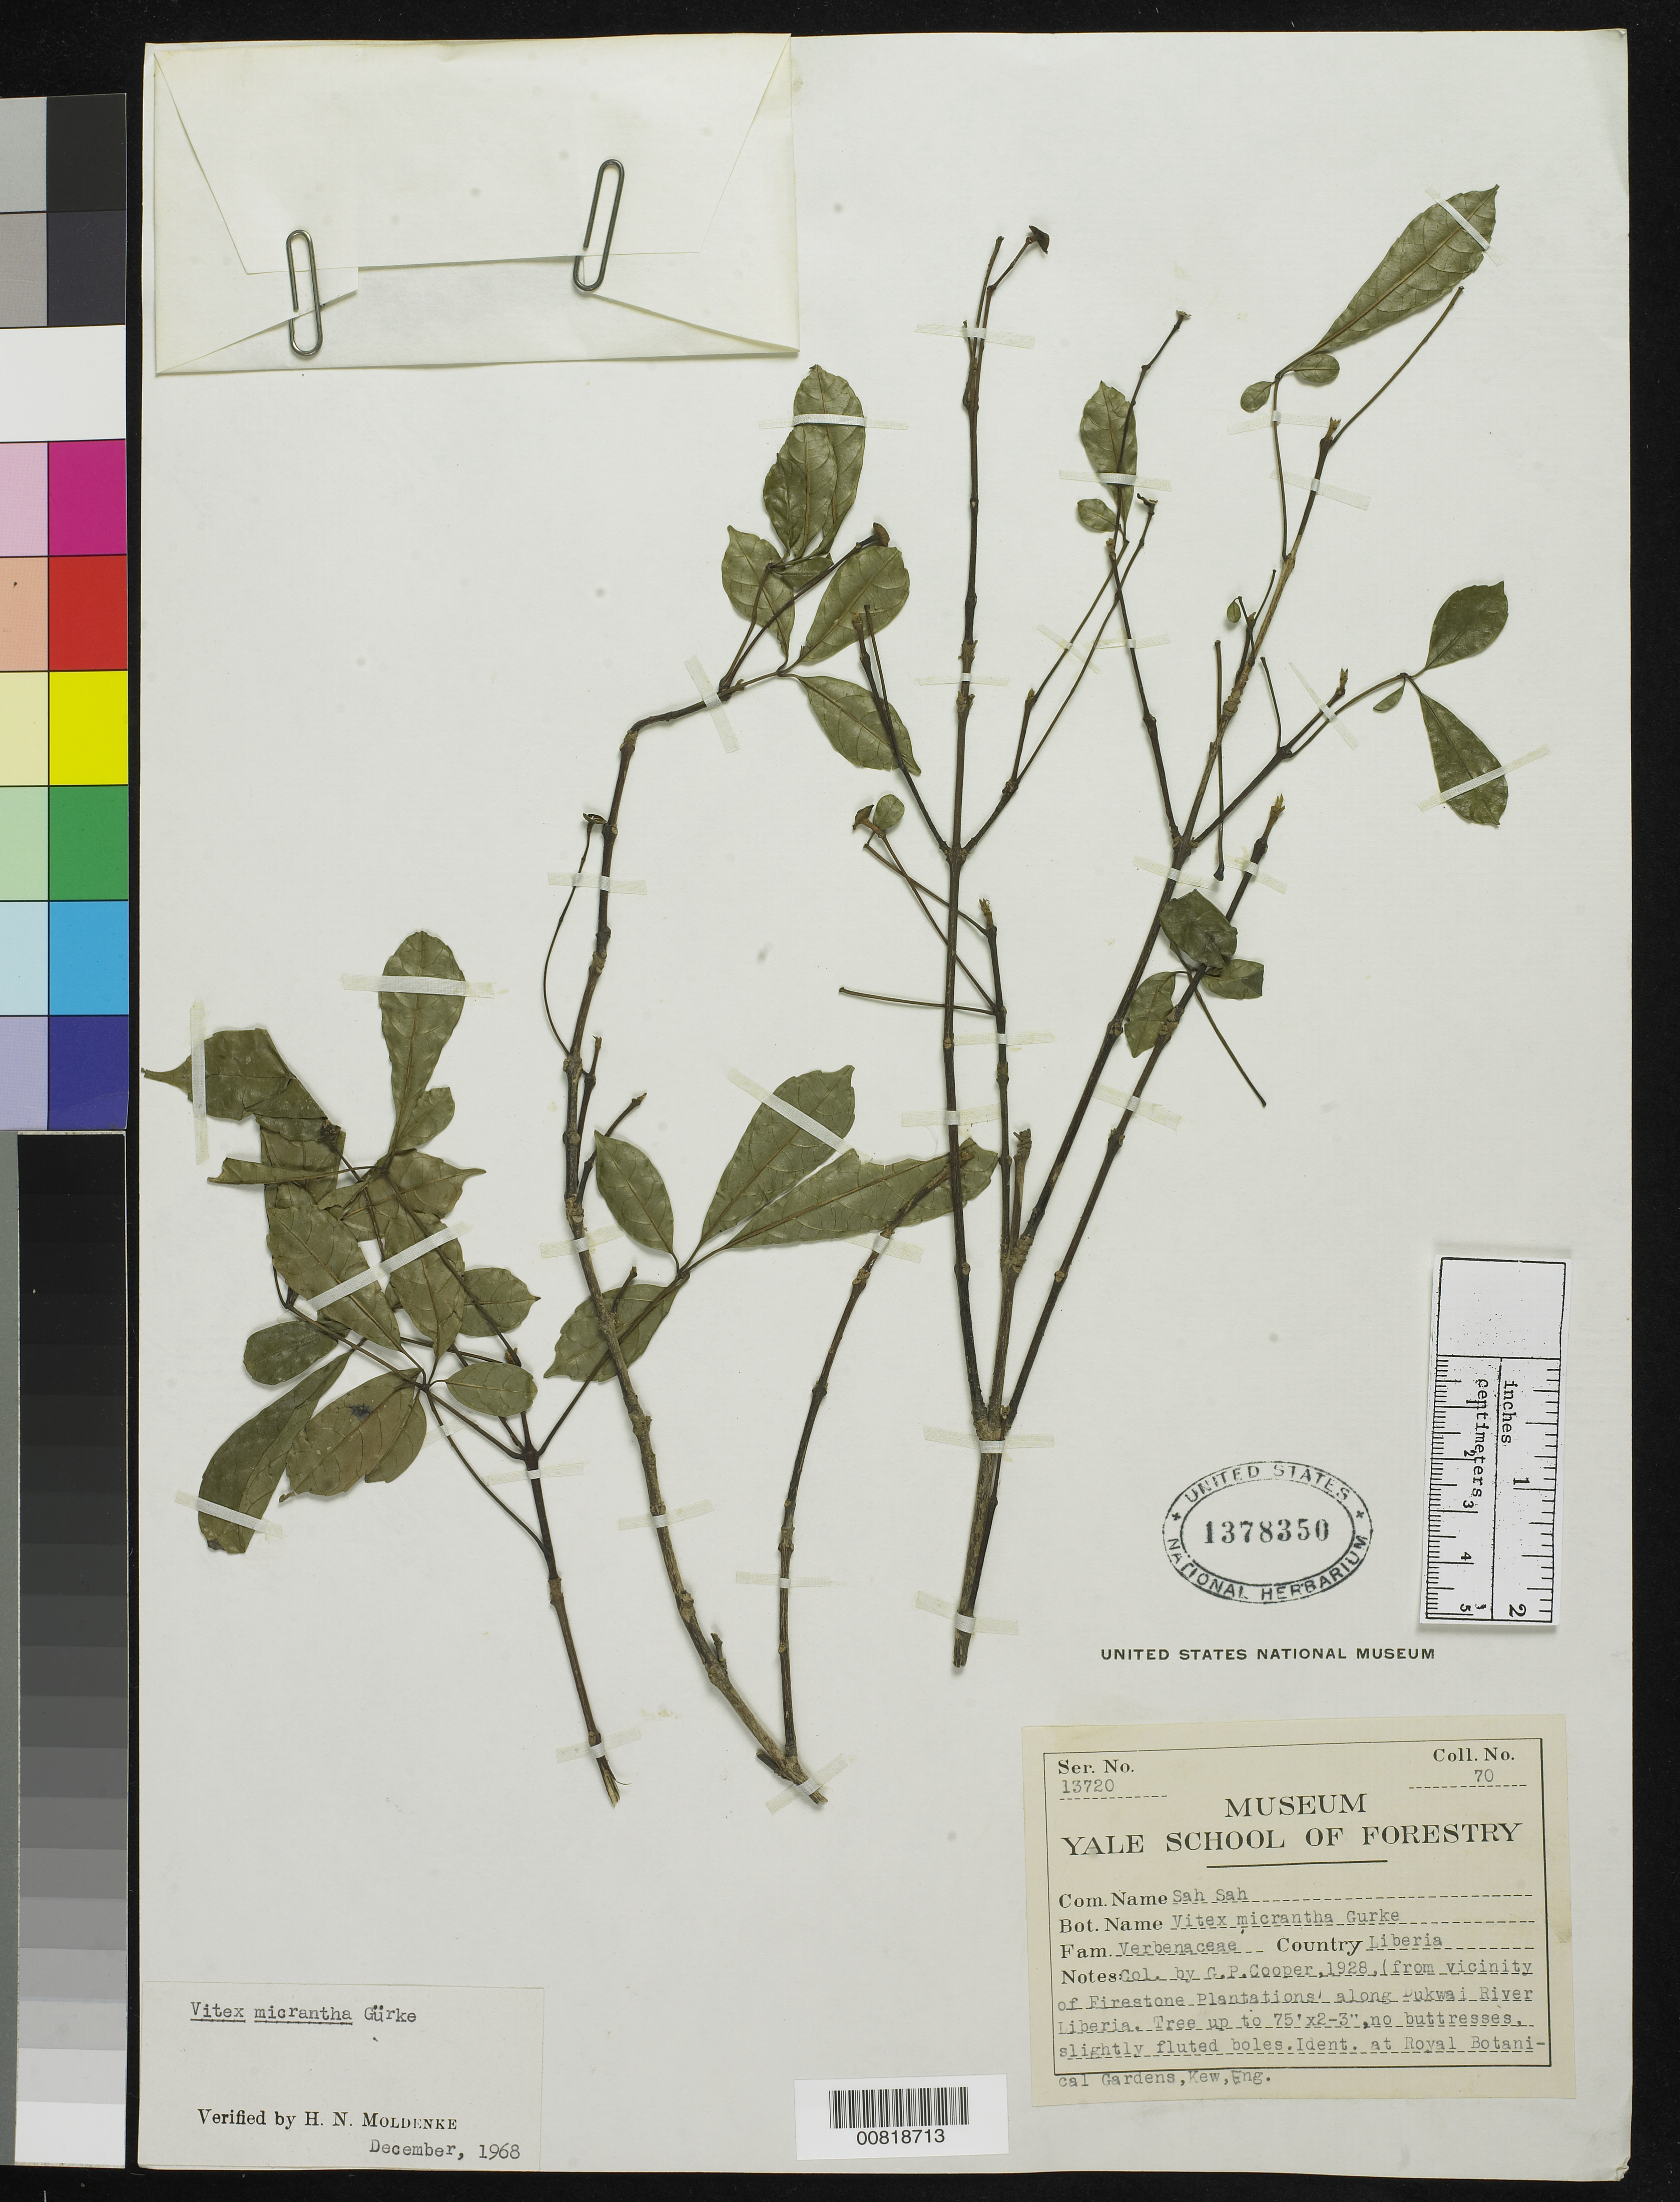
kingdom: Plantae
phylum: Tracheophyta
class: Magnoliopsida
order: Lamiales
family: Lamiaceae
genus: Vitex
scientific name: Vitex micrantha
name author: Gürke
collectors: G. Cooper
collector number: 70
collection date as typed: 1928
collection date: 1928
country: Liberia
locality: (near Firestone Plantations) along Dukwai River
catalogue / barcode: US 1378350